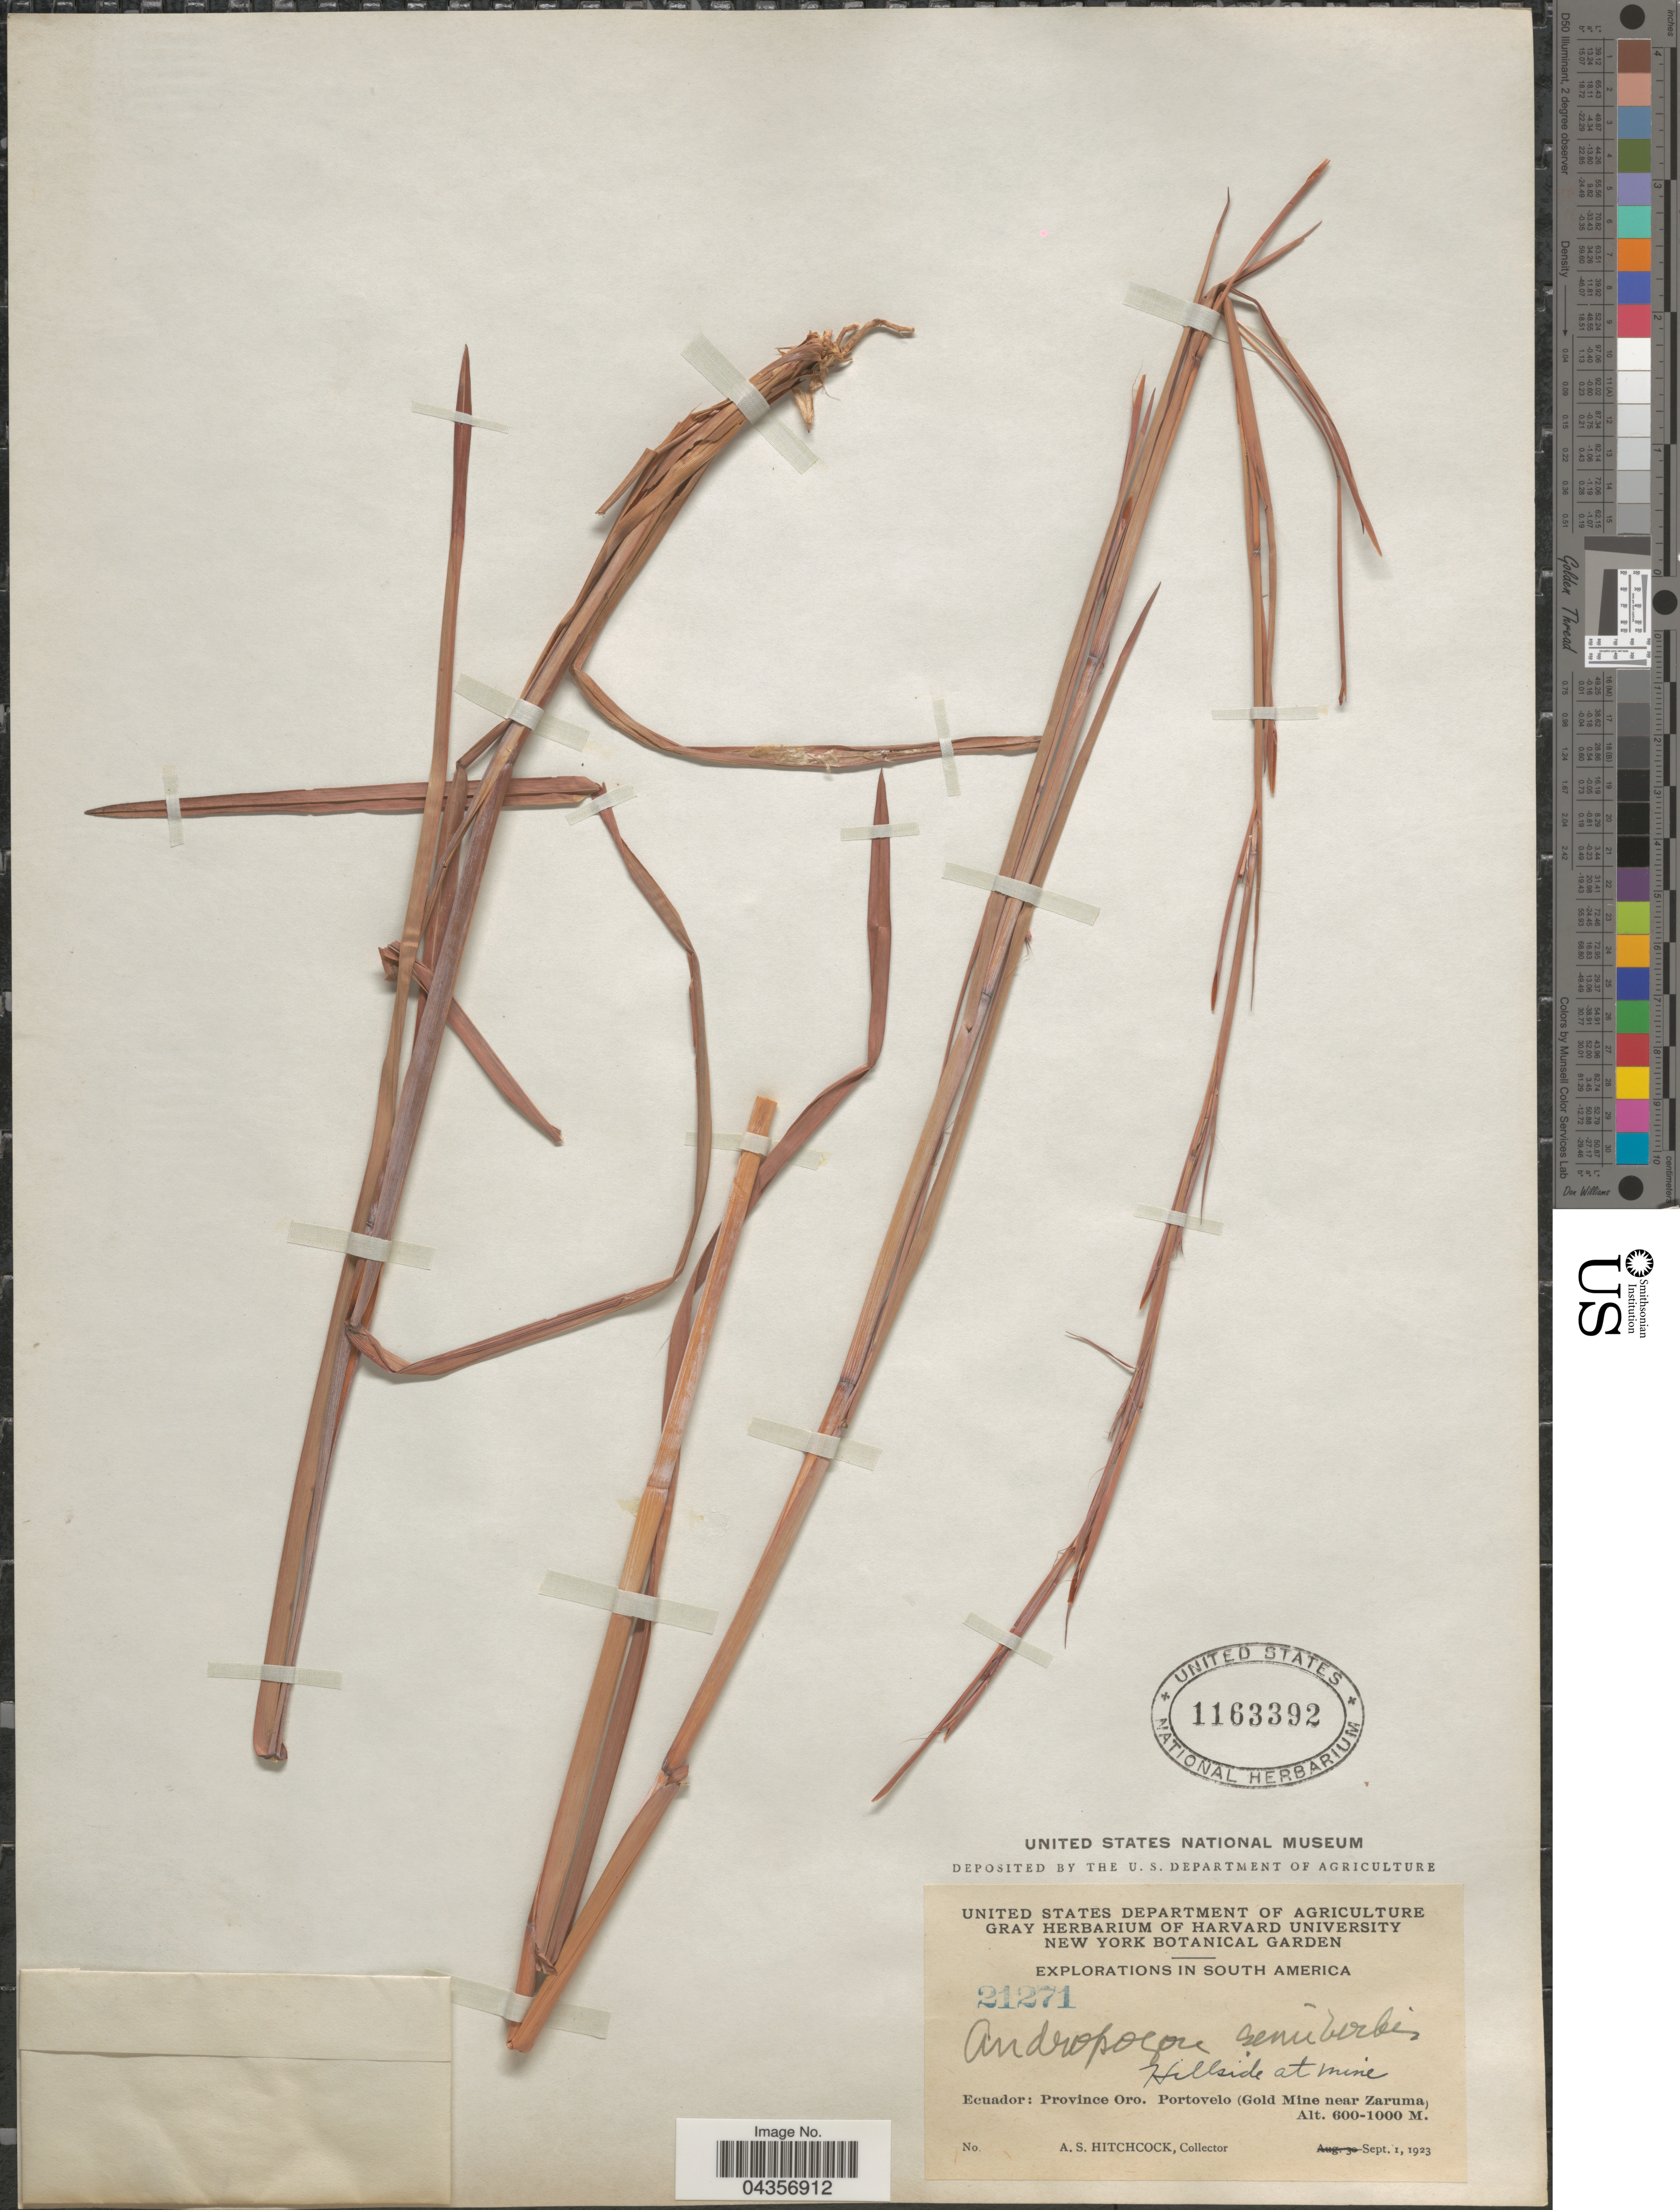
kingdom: Plantae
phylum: Tracheophyta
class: Liliopsida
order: Poales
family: Poaceae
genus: Schizachyrium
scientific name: Schizachyrium sanguineum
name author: (Retz.) Alston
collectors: A. S. Hitchcock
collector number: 21271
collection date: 1923-09-01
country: Ecuador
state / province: El Oro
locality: Explorations in South America. Hillside at mine. Portovelo (Gold Mine near Zaruma).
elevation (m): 600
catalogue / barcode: US 1163392